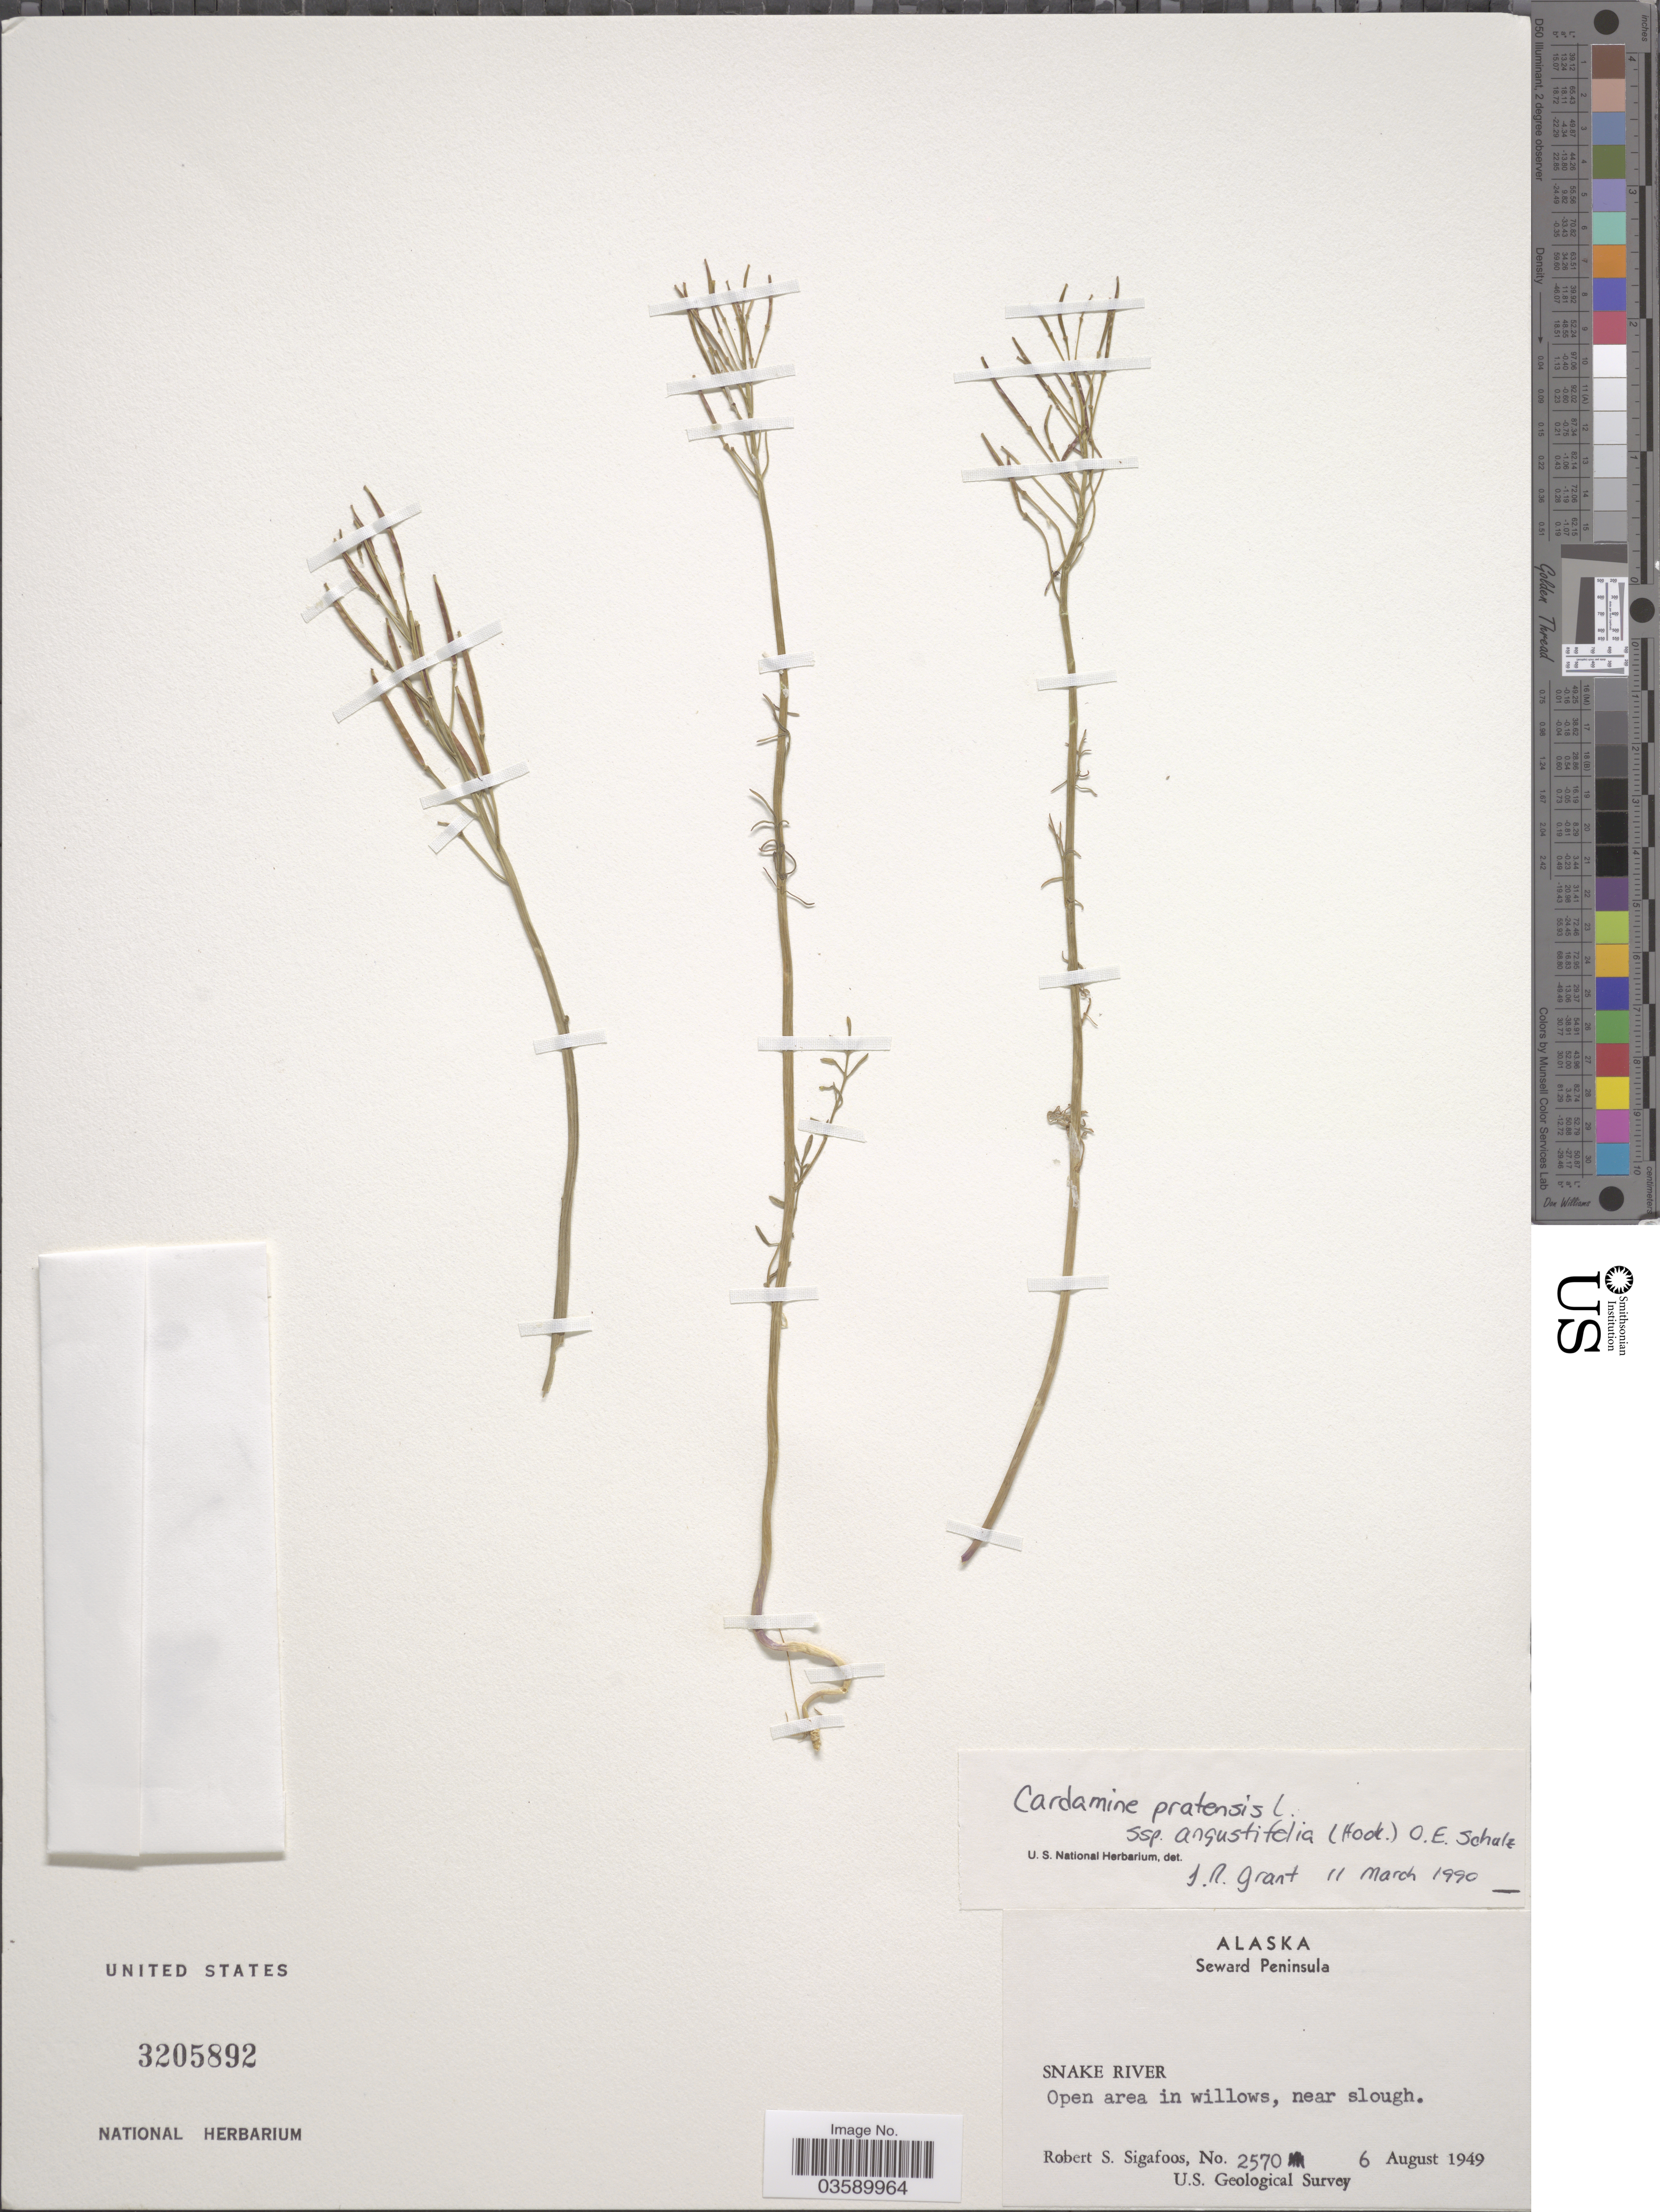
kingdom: Plantae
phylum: Tracheophyta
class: Magnoliopsida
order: Brassicales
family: Brassicaceae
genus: Cardamine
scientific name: Cardamine pratensis subsp. angustifolia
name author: (Hook.) O.E. Schulz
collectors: R. Sigafoos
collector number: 2570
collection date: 1949-08-06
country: United States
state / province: Alaska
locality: Seward Peninsula. Snake River. Open area in willows, near slough.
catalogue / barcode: US 3205892